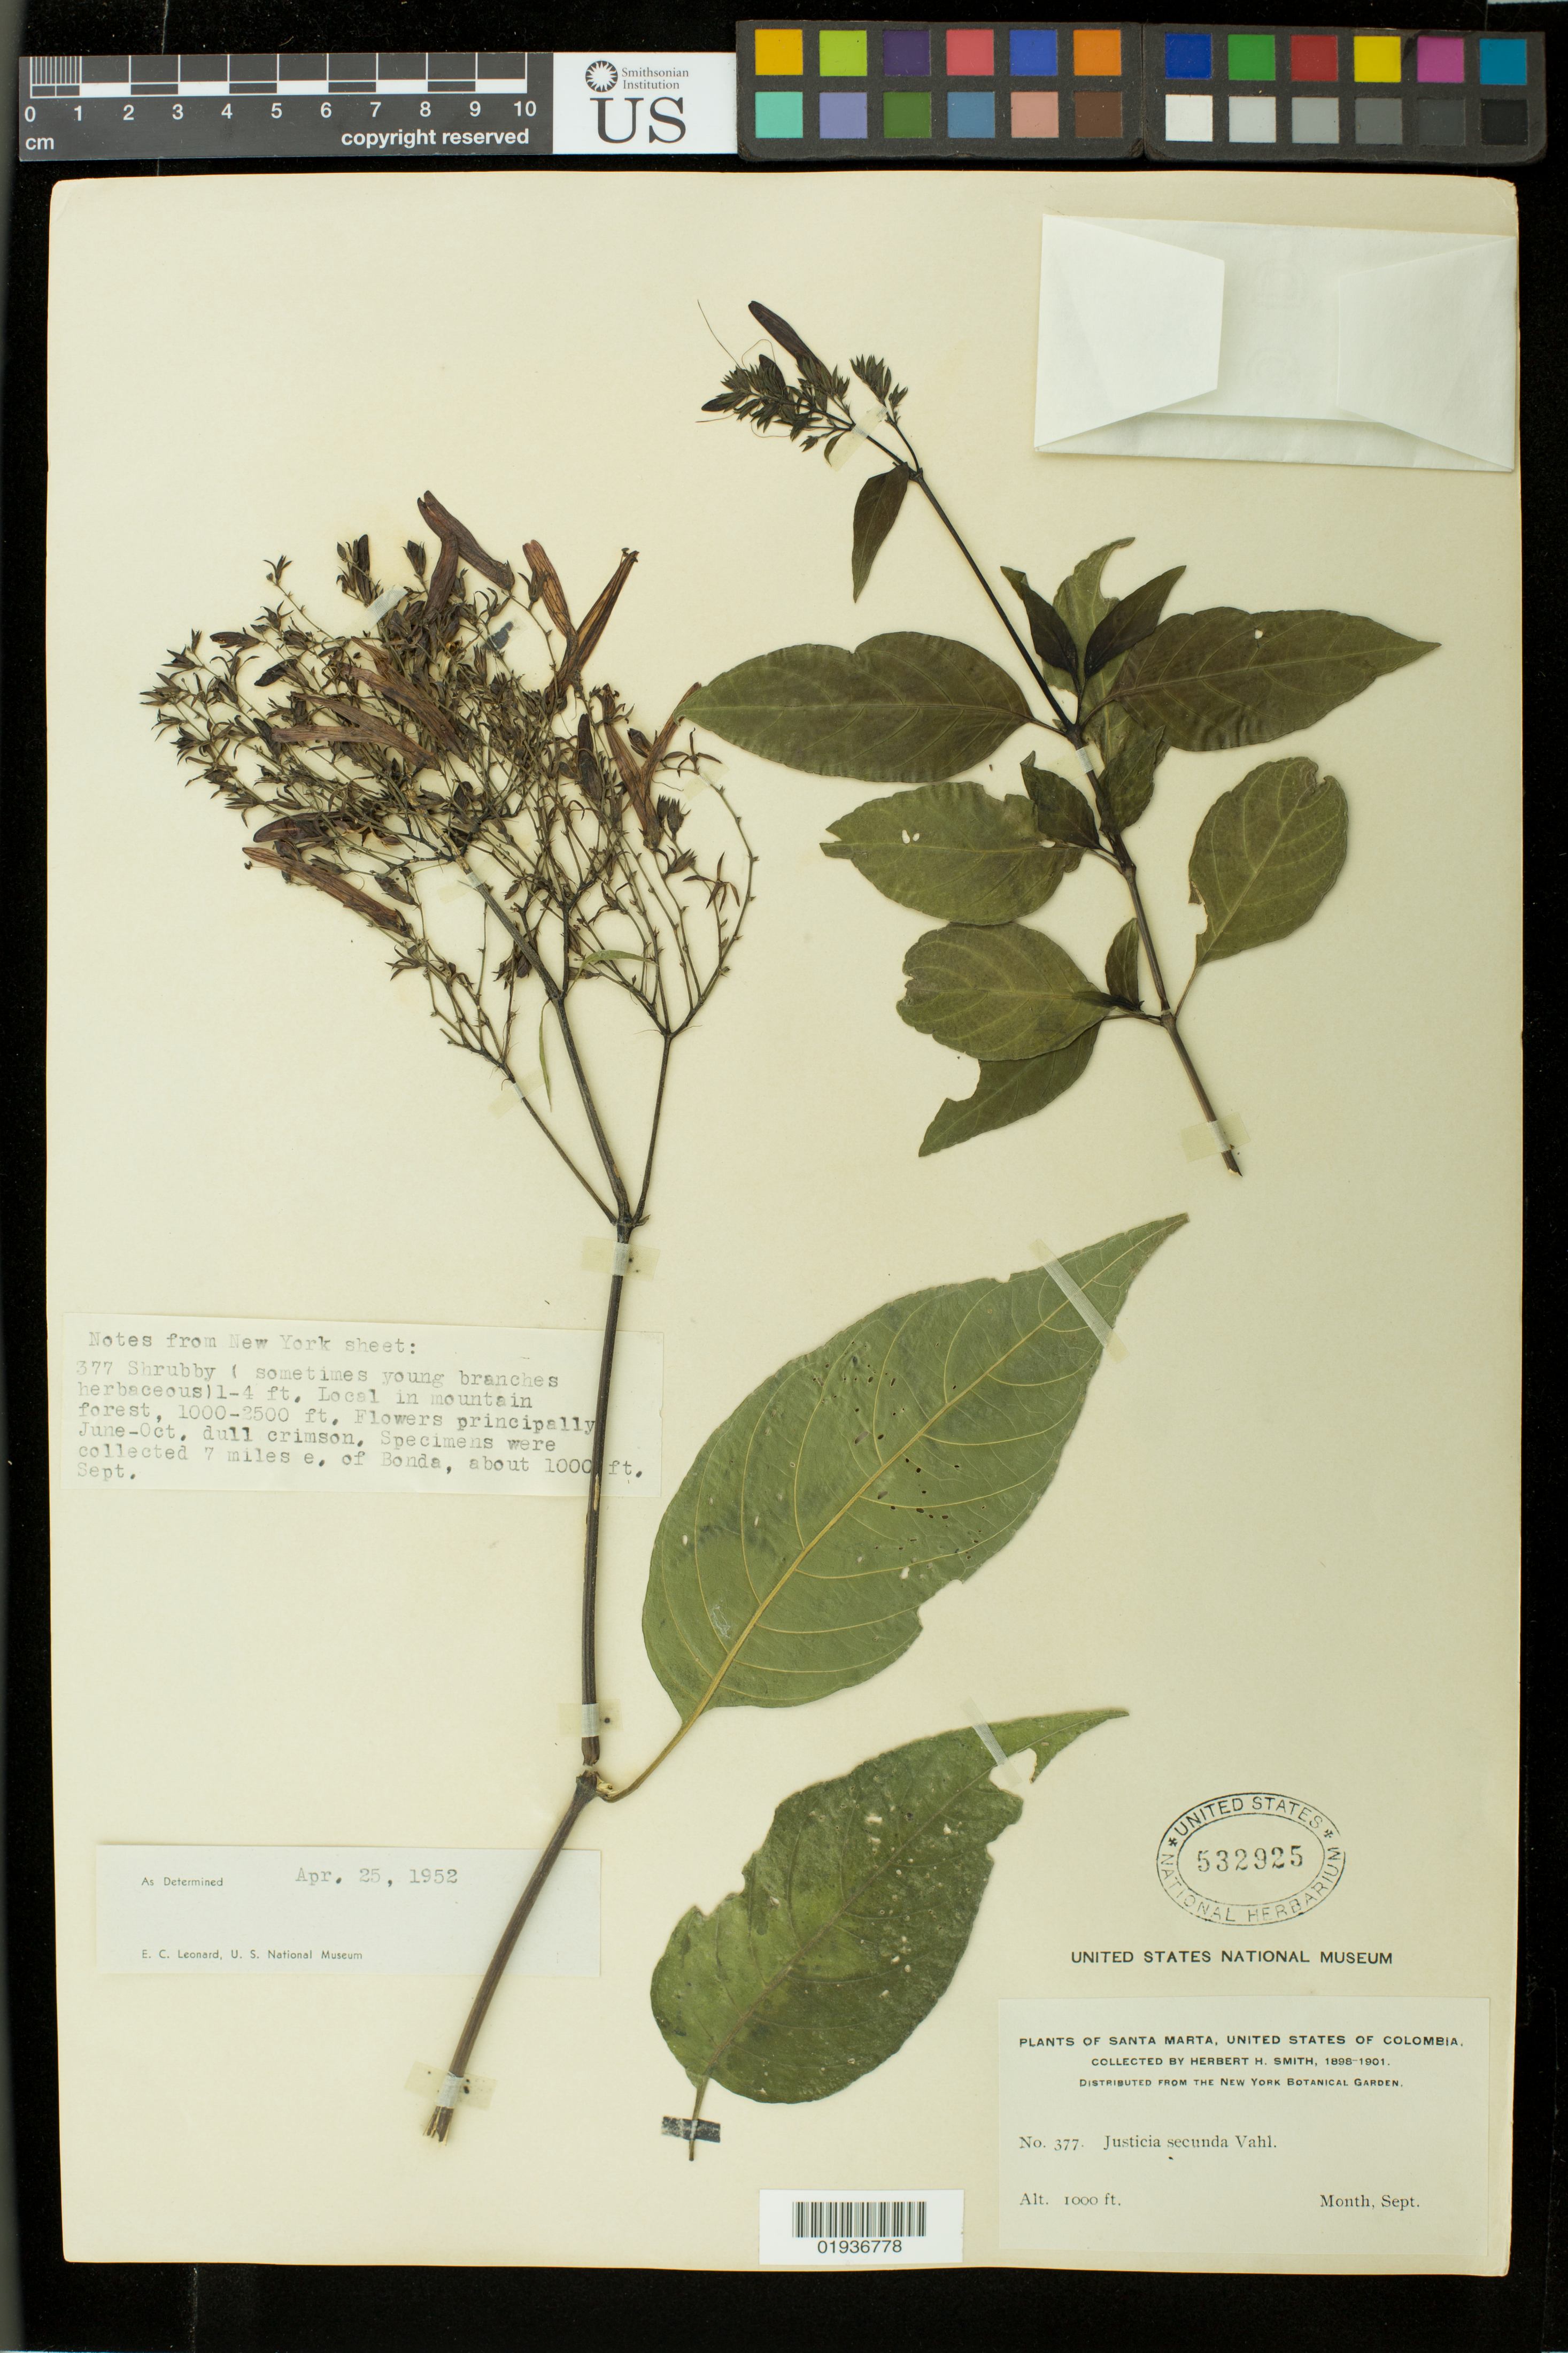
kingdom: Plantae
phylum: Tracheophyta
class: Magnoliopsida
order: Lamiales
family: Acanthaceae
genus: Justicia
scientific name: Justicia secunda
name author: Vahl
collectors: Herbert H. Smith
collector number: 377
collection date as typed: Sep 1898 to -- Sep 1901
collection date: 1898-09/1901-09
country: Colombia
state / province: Magdalena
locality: Santa Marta. 7 mi. E of Bonda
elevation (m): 1000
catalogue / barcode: US 532925